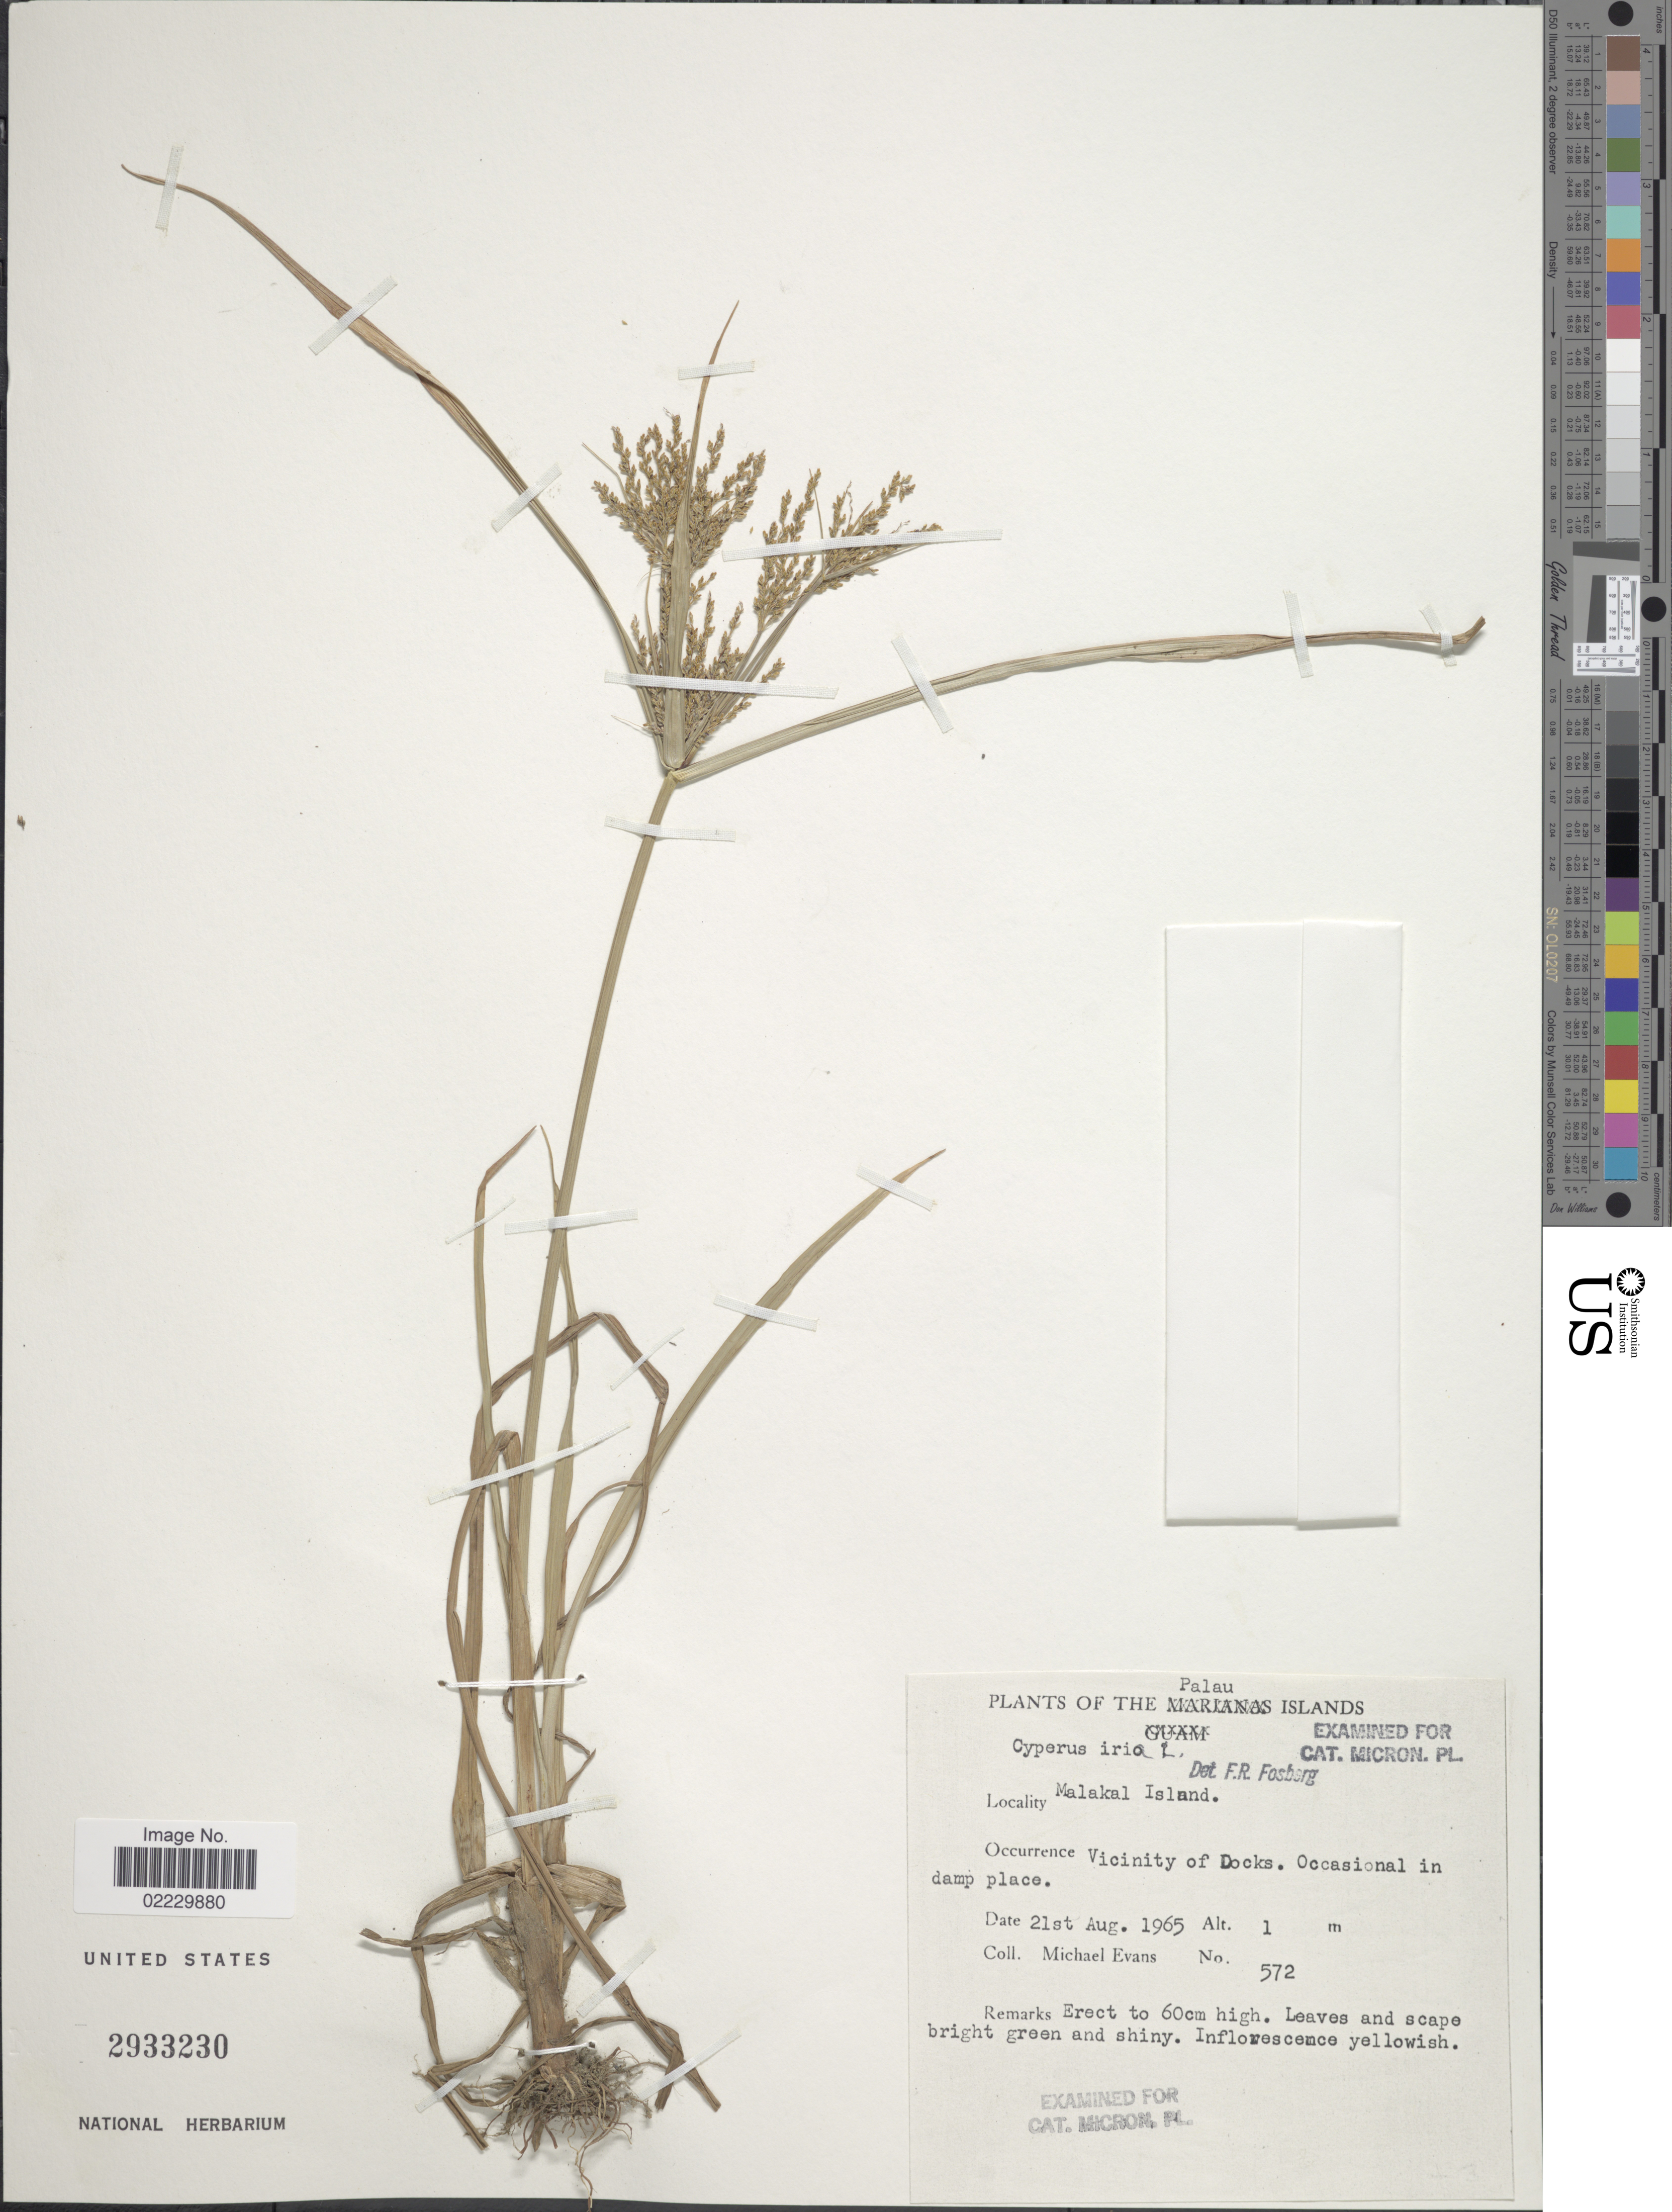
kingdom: Plantae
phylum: Tracheophyta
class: Liliopsida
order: Poales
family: Cyperaceae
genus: Cyperus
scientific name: Cyperus iria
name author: L.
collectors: M. Evans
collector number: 572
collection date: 1965-08-21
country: Palau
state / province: Koror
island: Ngemelachel [Malakal]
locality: Palau Islands. Malakal Island. Vicinity of Docks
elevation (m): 1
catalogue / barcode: US 2933230